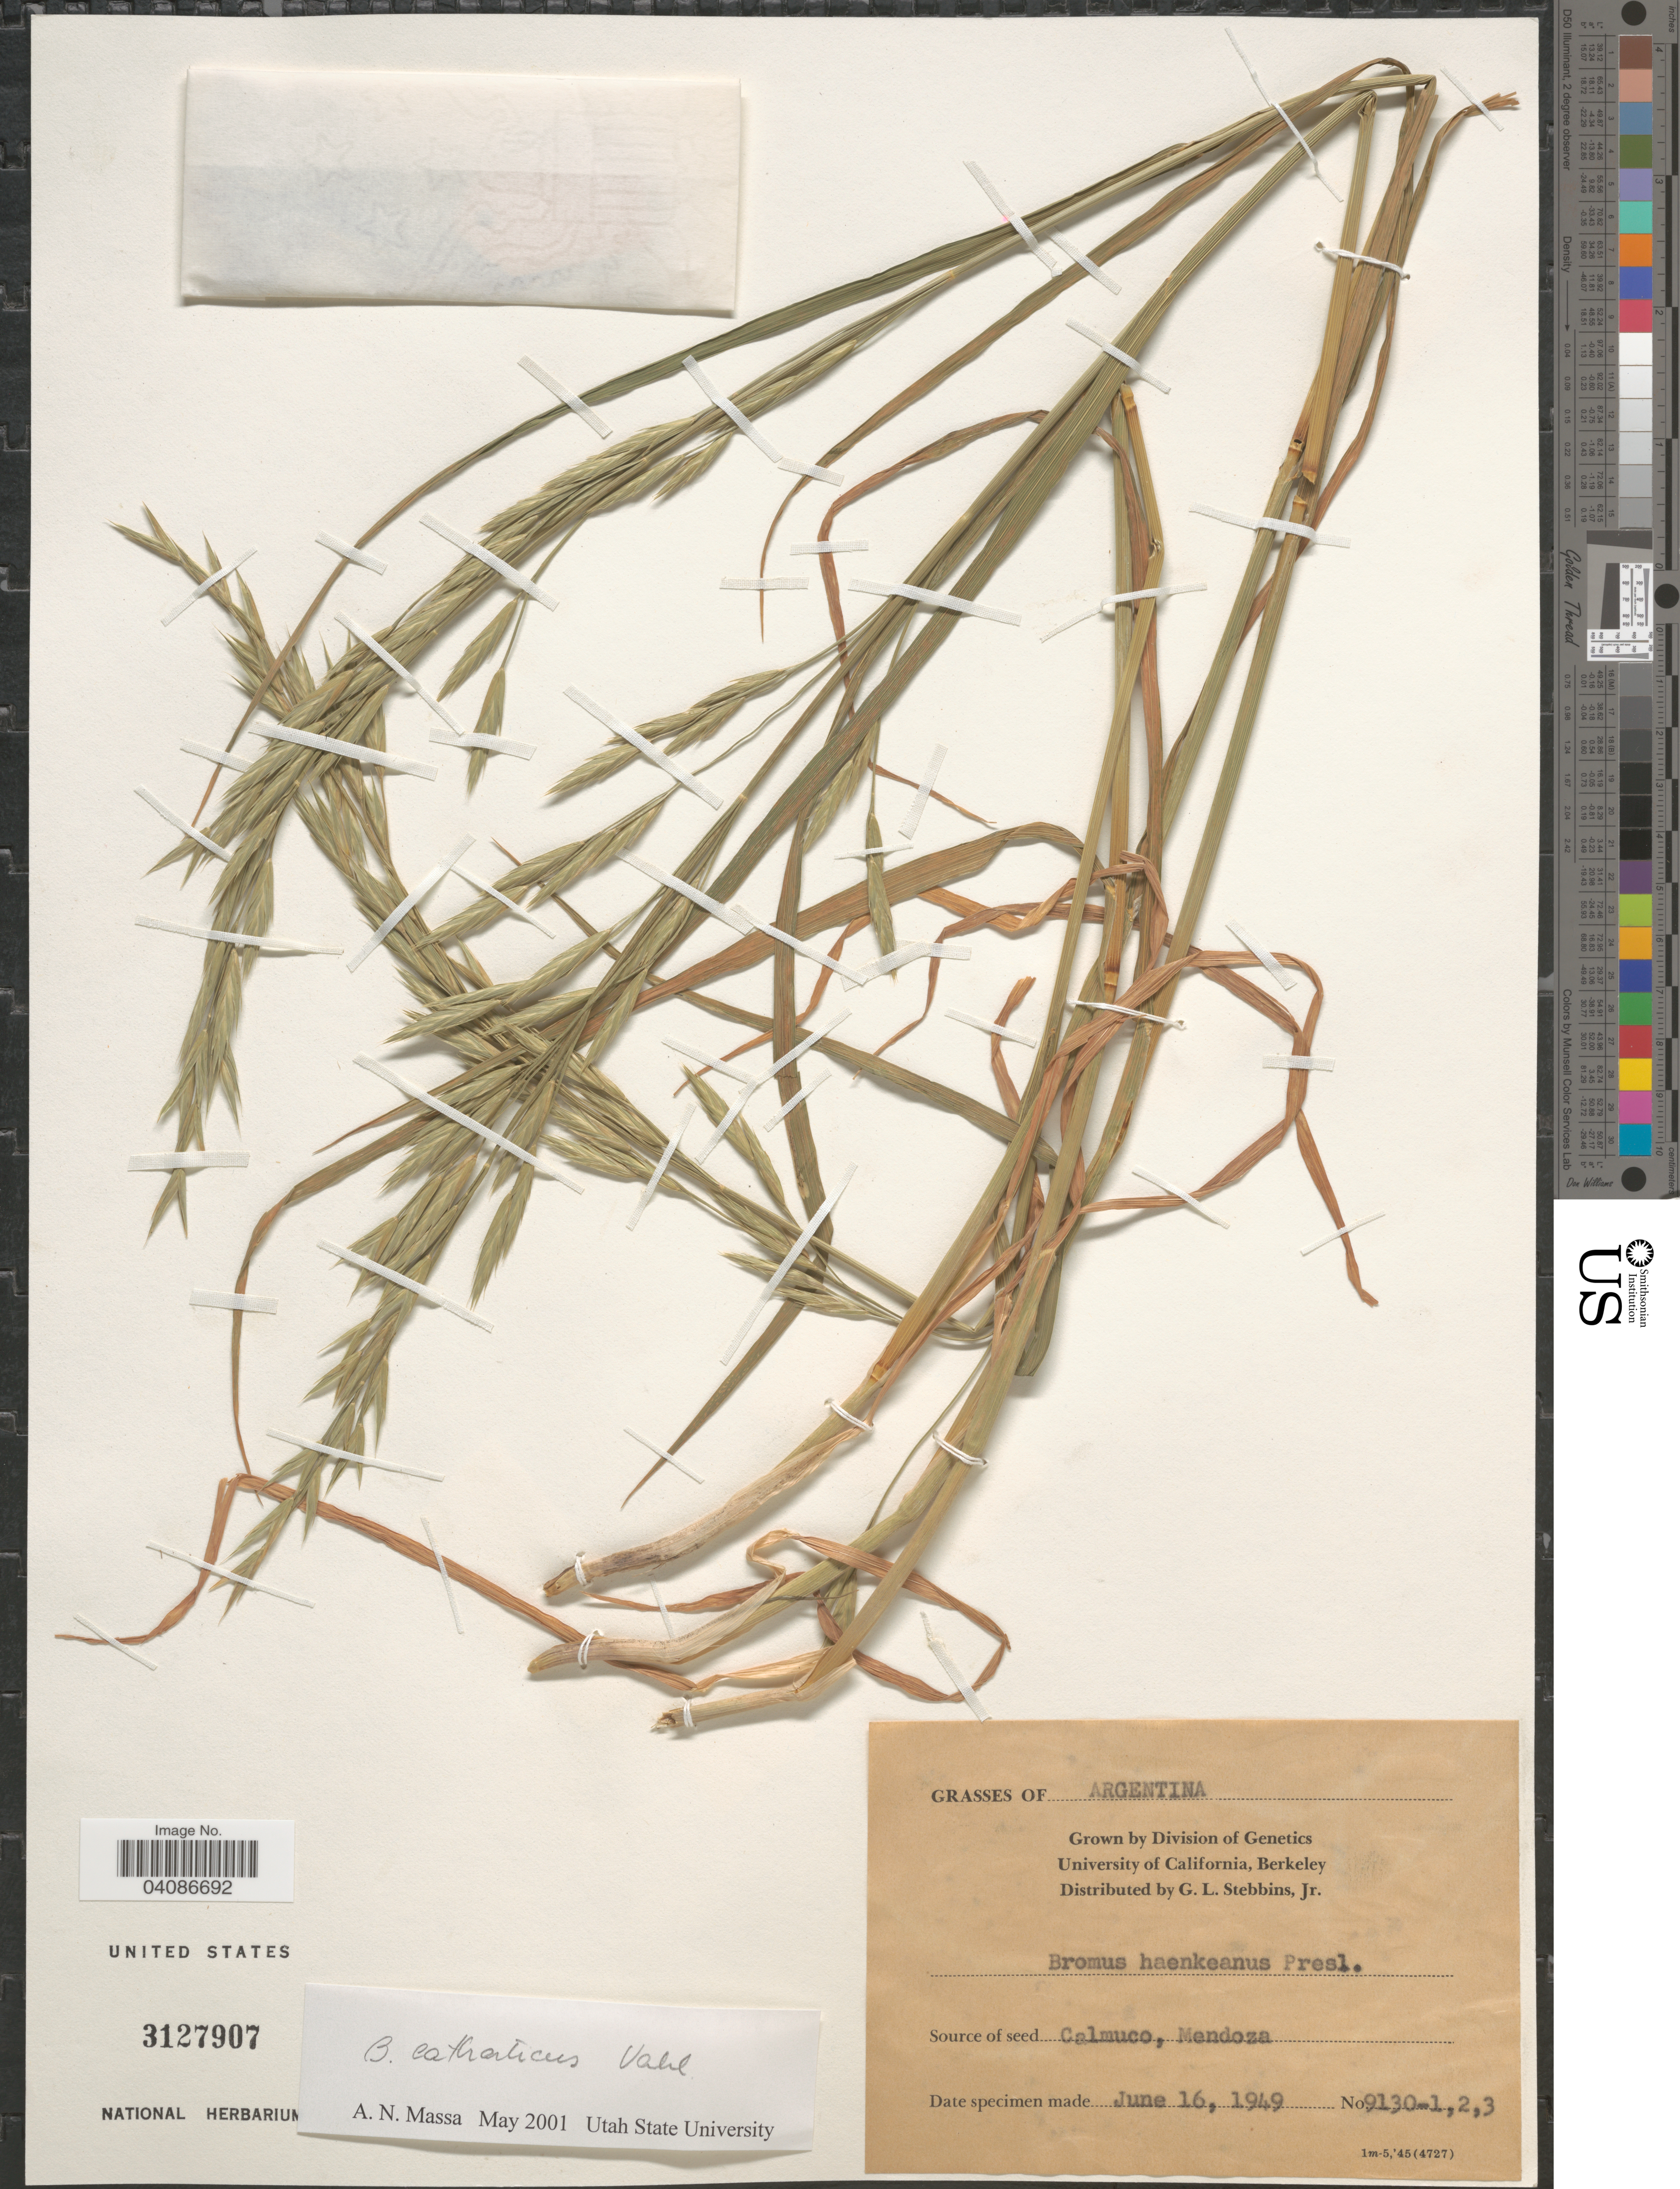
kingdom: Plantae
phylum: Tracheophyta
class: Liliopsida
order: Poales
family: Poaceae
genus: Bromus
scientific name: Bromus catharticus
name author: Vahl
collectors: G. L. Stebbins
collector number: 9130-1,2,3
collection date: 1949-06-16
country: United States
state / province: California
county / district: Alameda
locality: University of California, Berkeley. [unsure placement]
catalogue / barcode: US 3127907